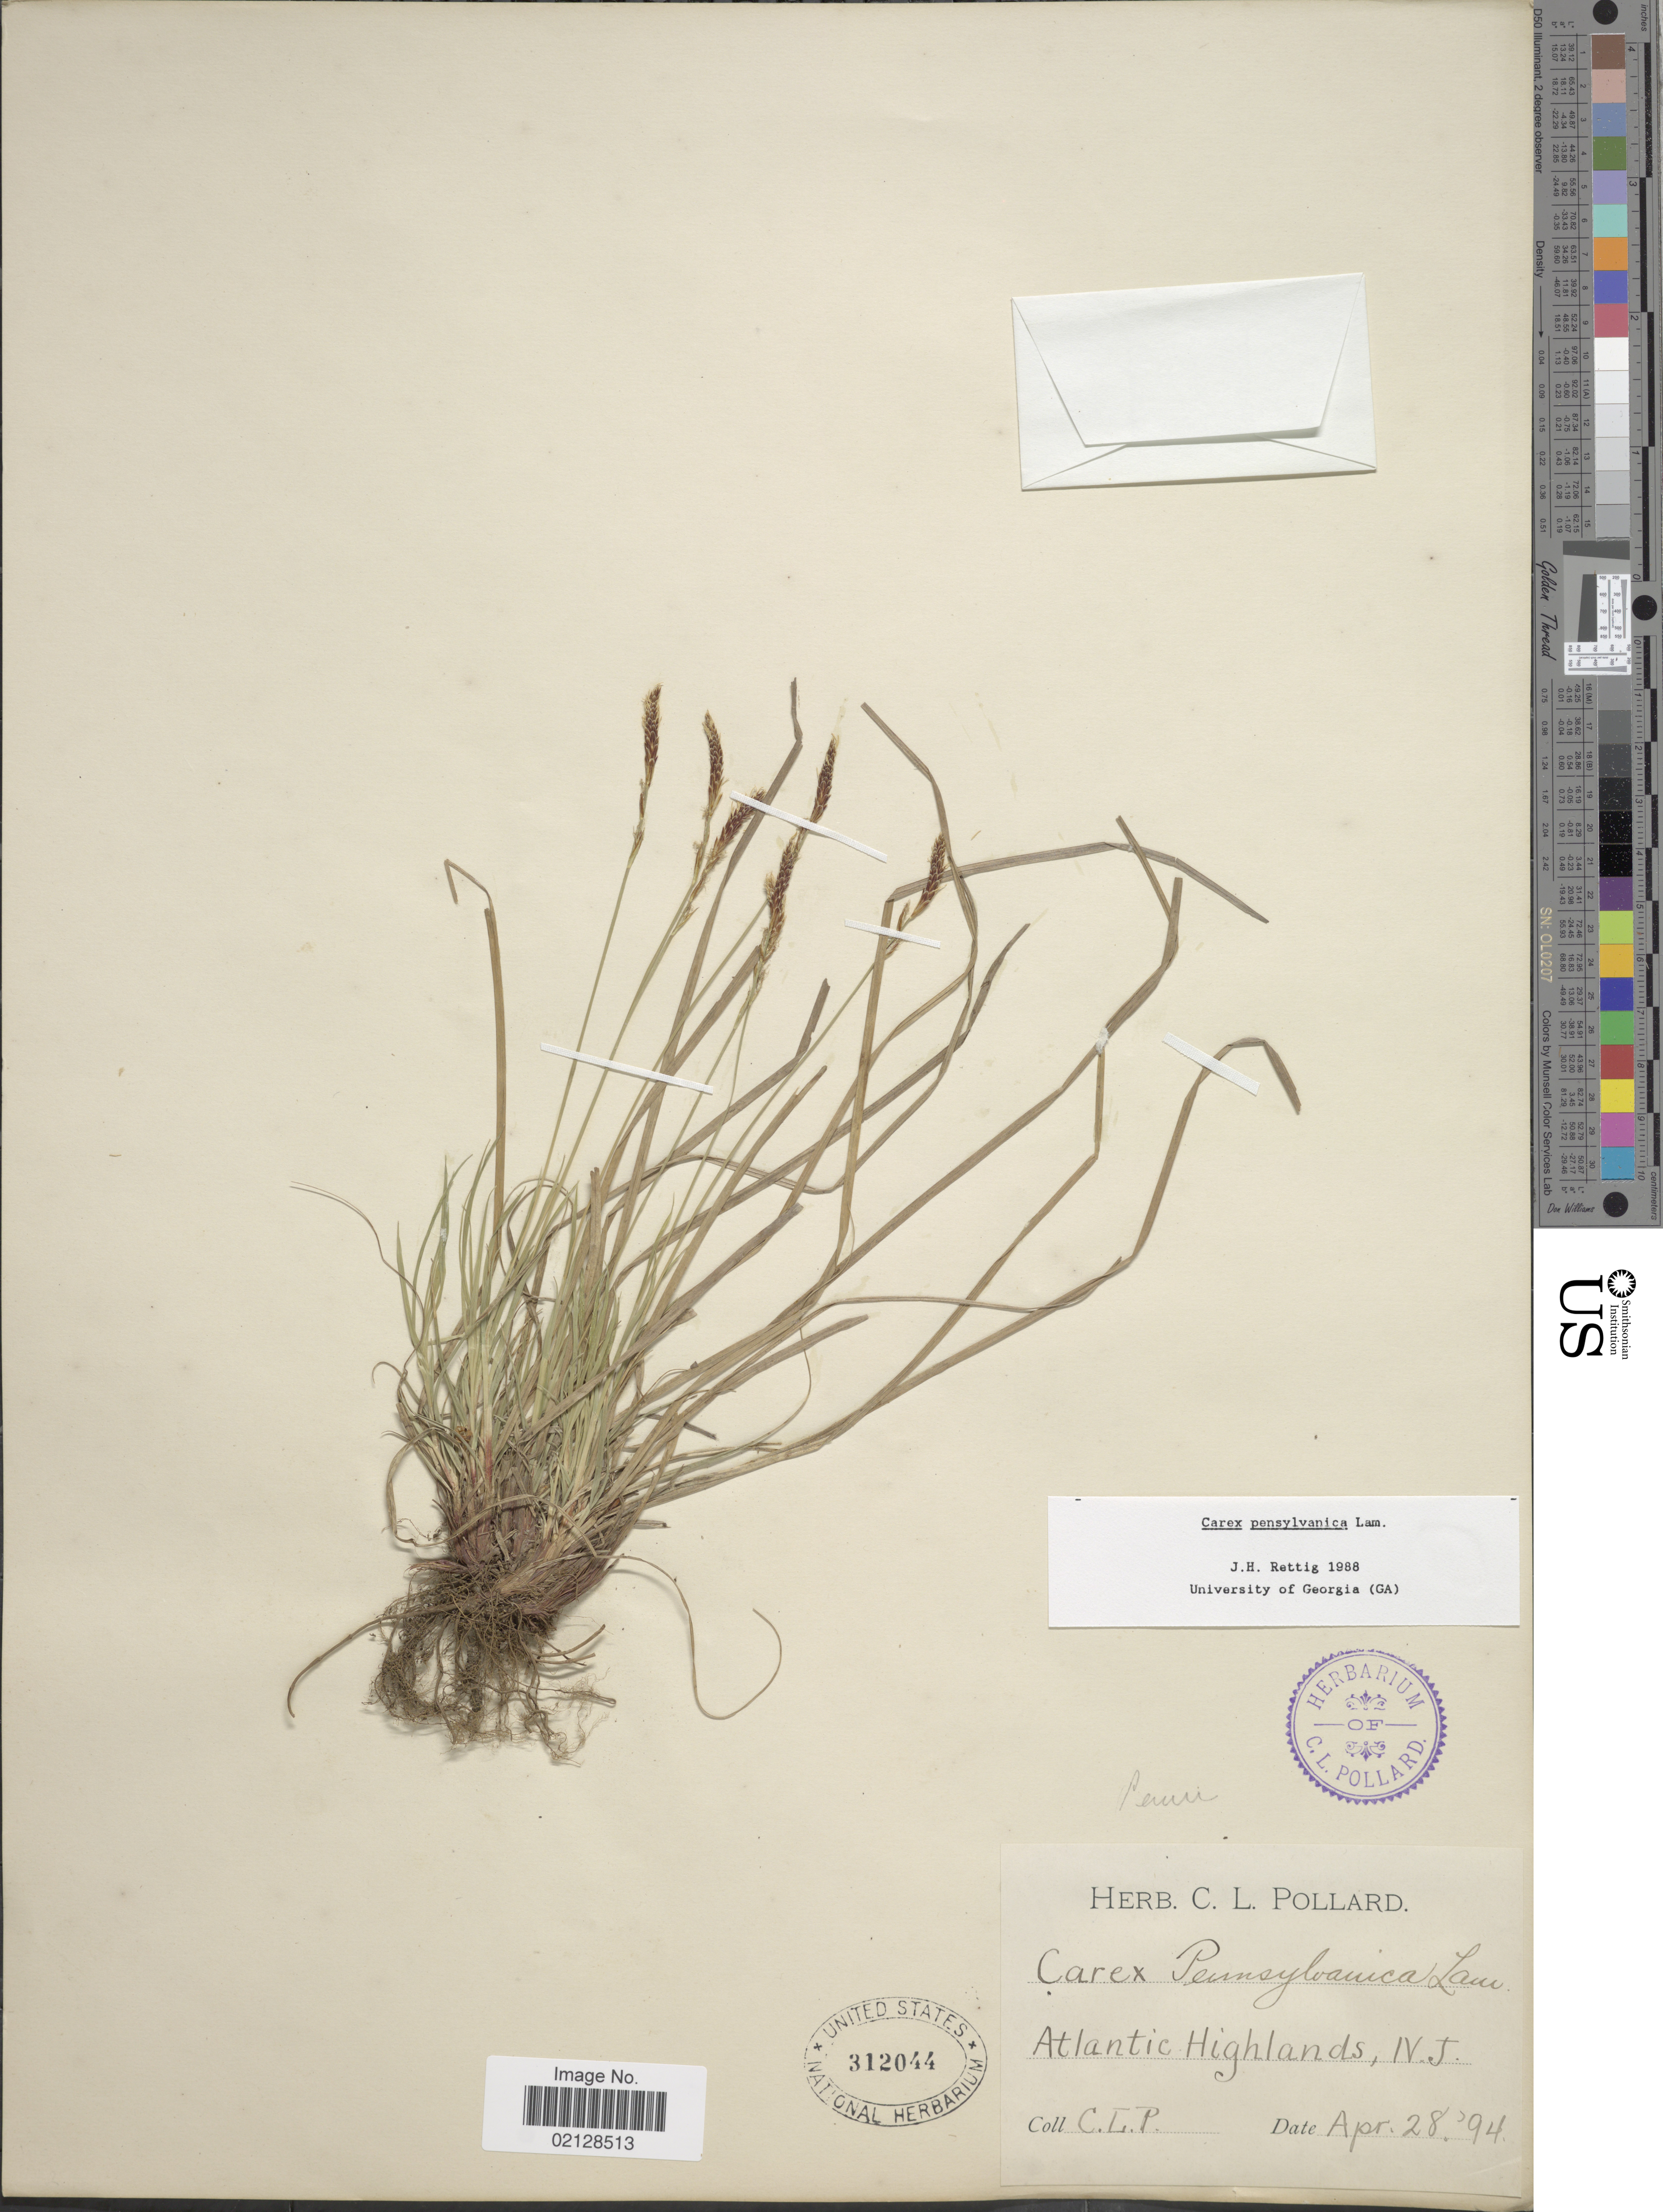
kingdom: Plantae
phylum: Tracheophyta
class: Liliopsida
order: Poales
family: Cyperaceae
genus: Carex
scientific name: Carex pensylvanica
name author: Lam.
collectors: C. L. Pollard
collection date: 1894-04-28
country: United States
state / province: New Jersey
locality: Atlantic Highlands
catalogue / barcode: US 312044